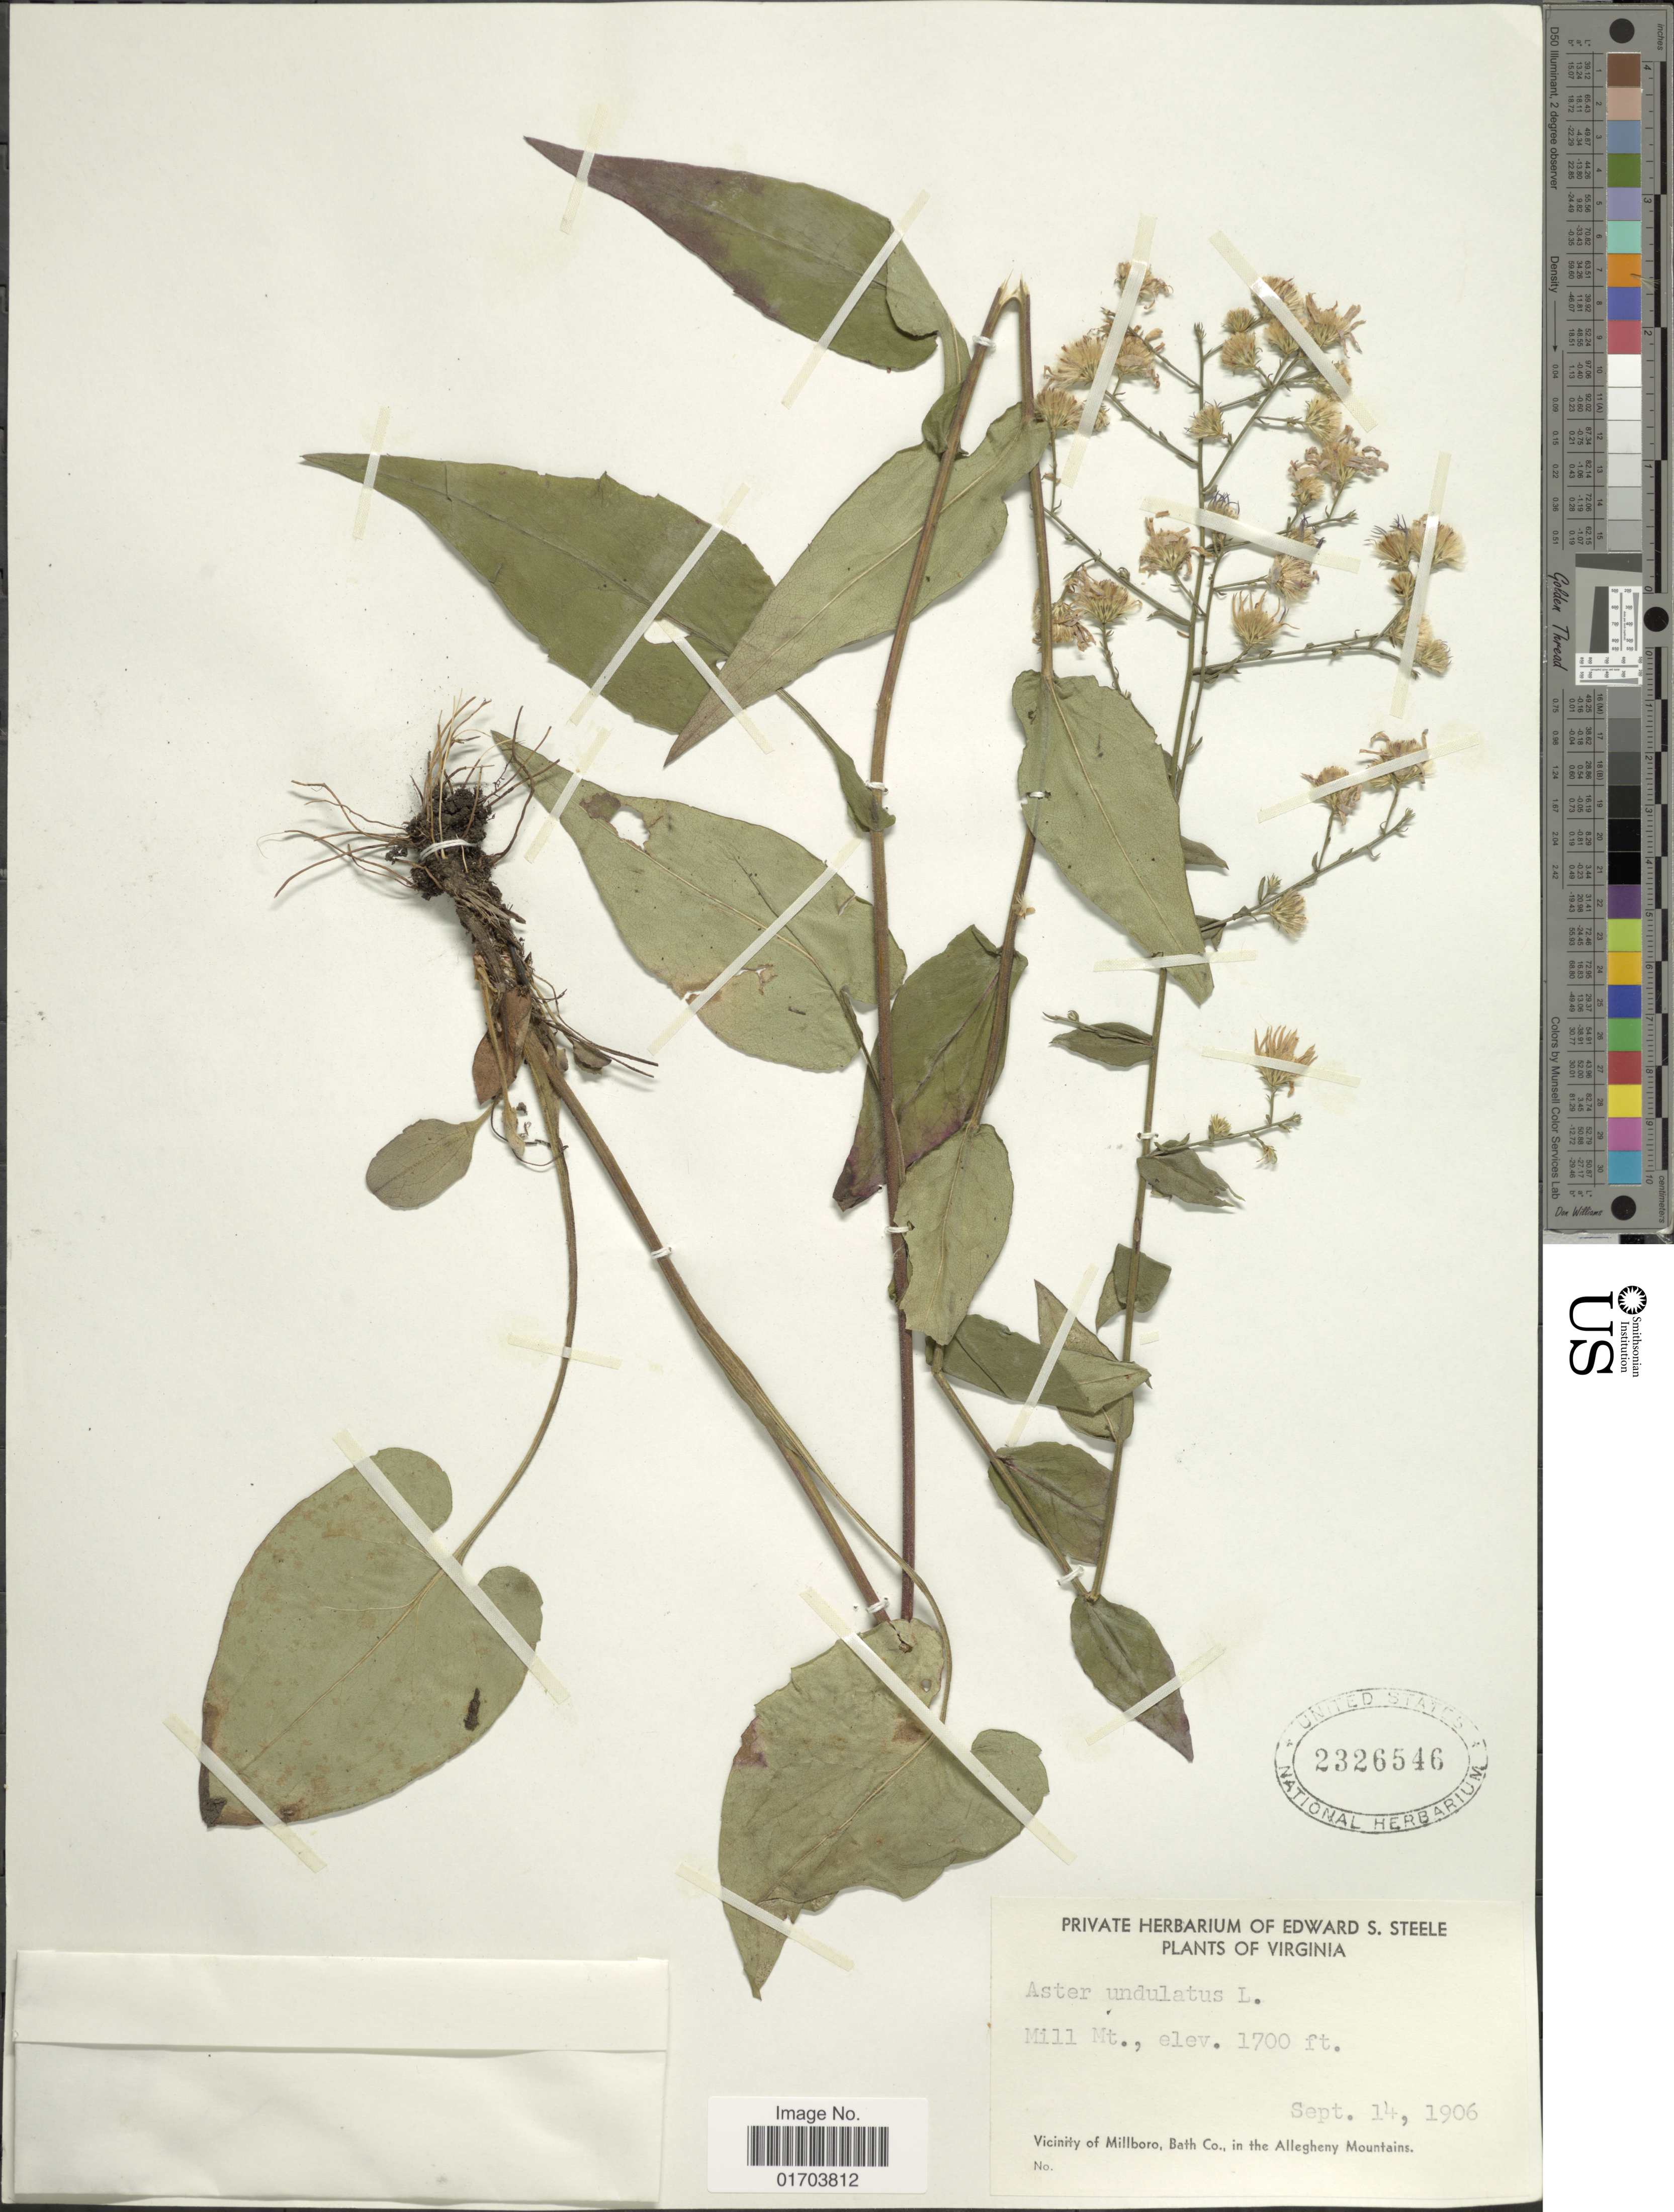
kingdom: Plantae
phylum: Tracheophyta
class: Magnoliopsida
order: Asterales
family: Asteraceae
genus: Symphyotrichum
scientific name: Symphyotrichum undulatum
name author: (L.) G.L. Nesom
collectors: ex herb. Edward S. Steele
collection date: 1906-09-14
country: United States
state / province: Virginia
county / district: Bath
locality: Mill Mt., Vicinity of Millboro, Bath Co., in the Allegheny Mountains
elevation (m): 518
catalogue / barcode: US 2326546